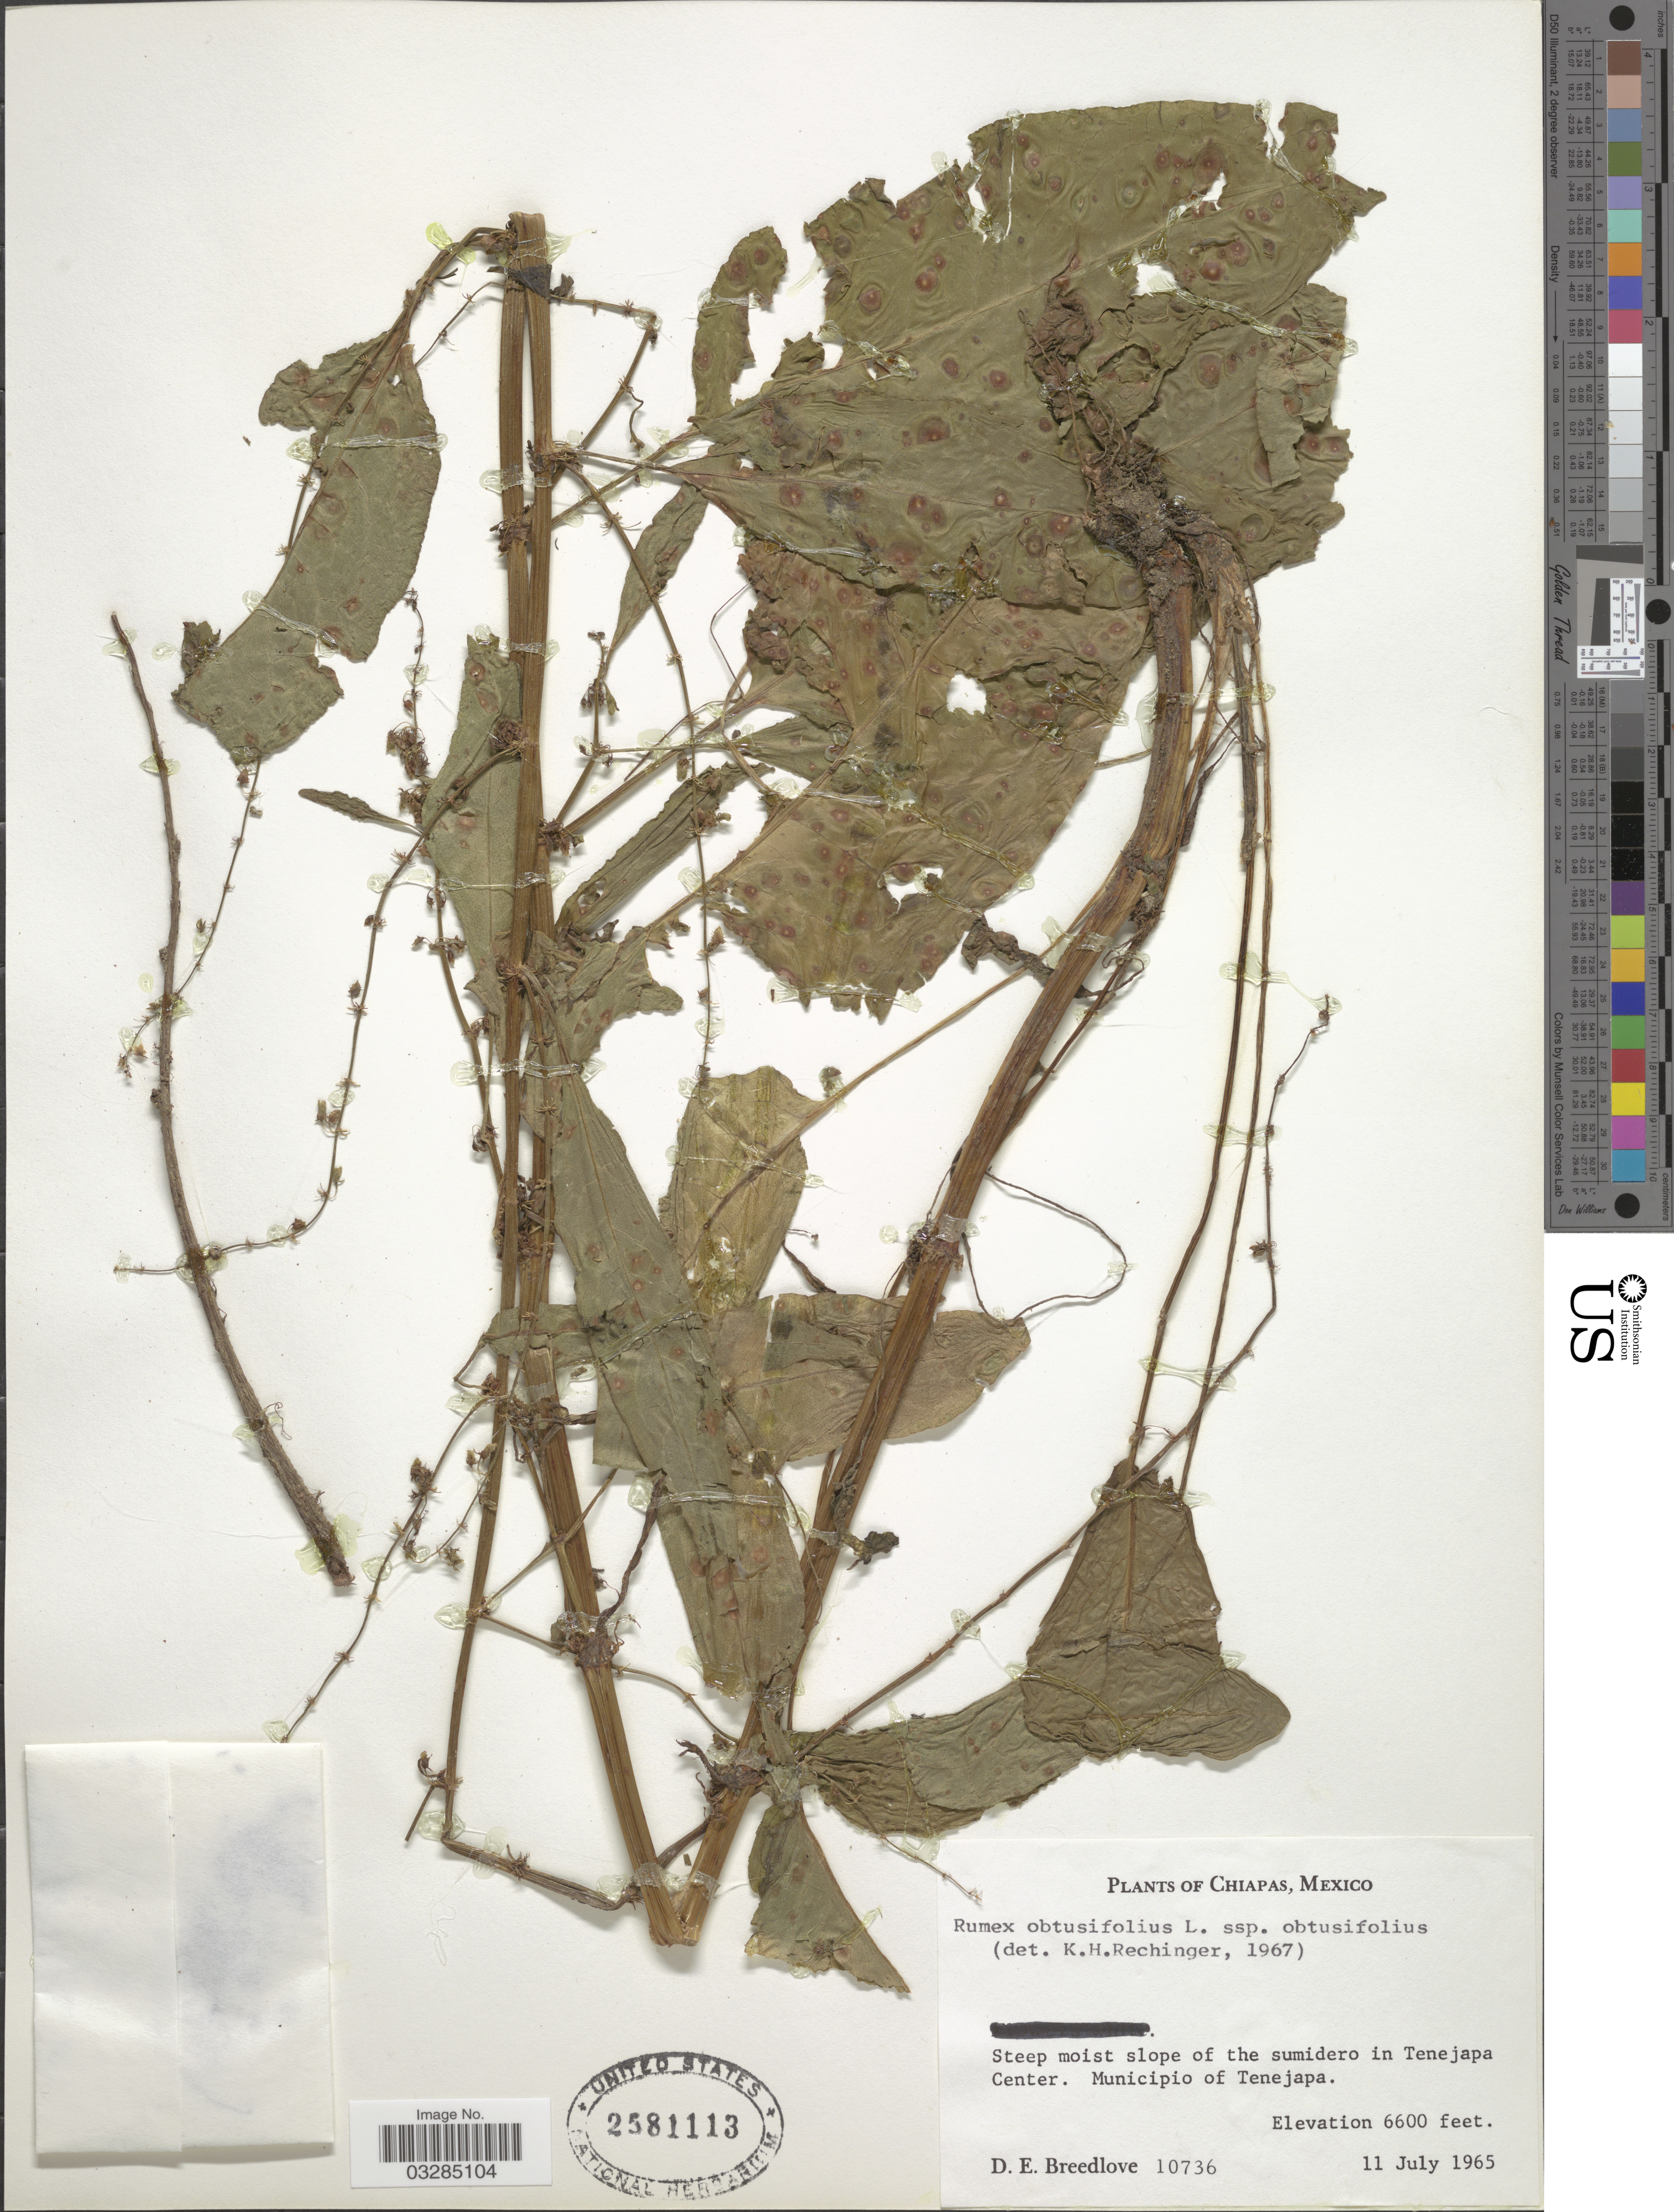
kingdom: Plantae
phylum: Tracheophyta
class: Magnoliopsida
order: Caryophyllales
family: Polygonaceae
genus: Rumex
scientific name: Rumex obtusifolius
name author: L.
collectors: D. E. Breedlove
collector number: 10736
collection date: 1965-07-11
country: Mexico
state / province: Chiapas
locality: Steep moist slope of the sumidero in Tenejapa Center. Municipio of Tenejapa.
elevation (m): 2012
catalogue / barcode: US 2581113